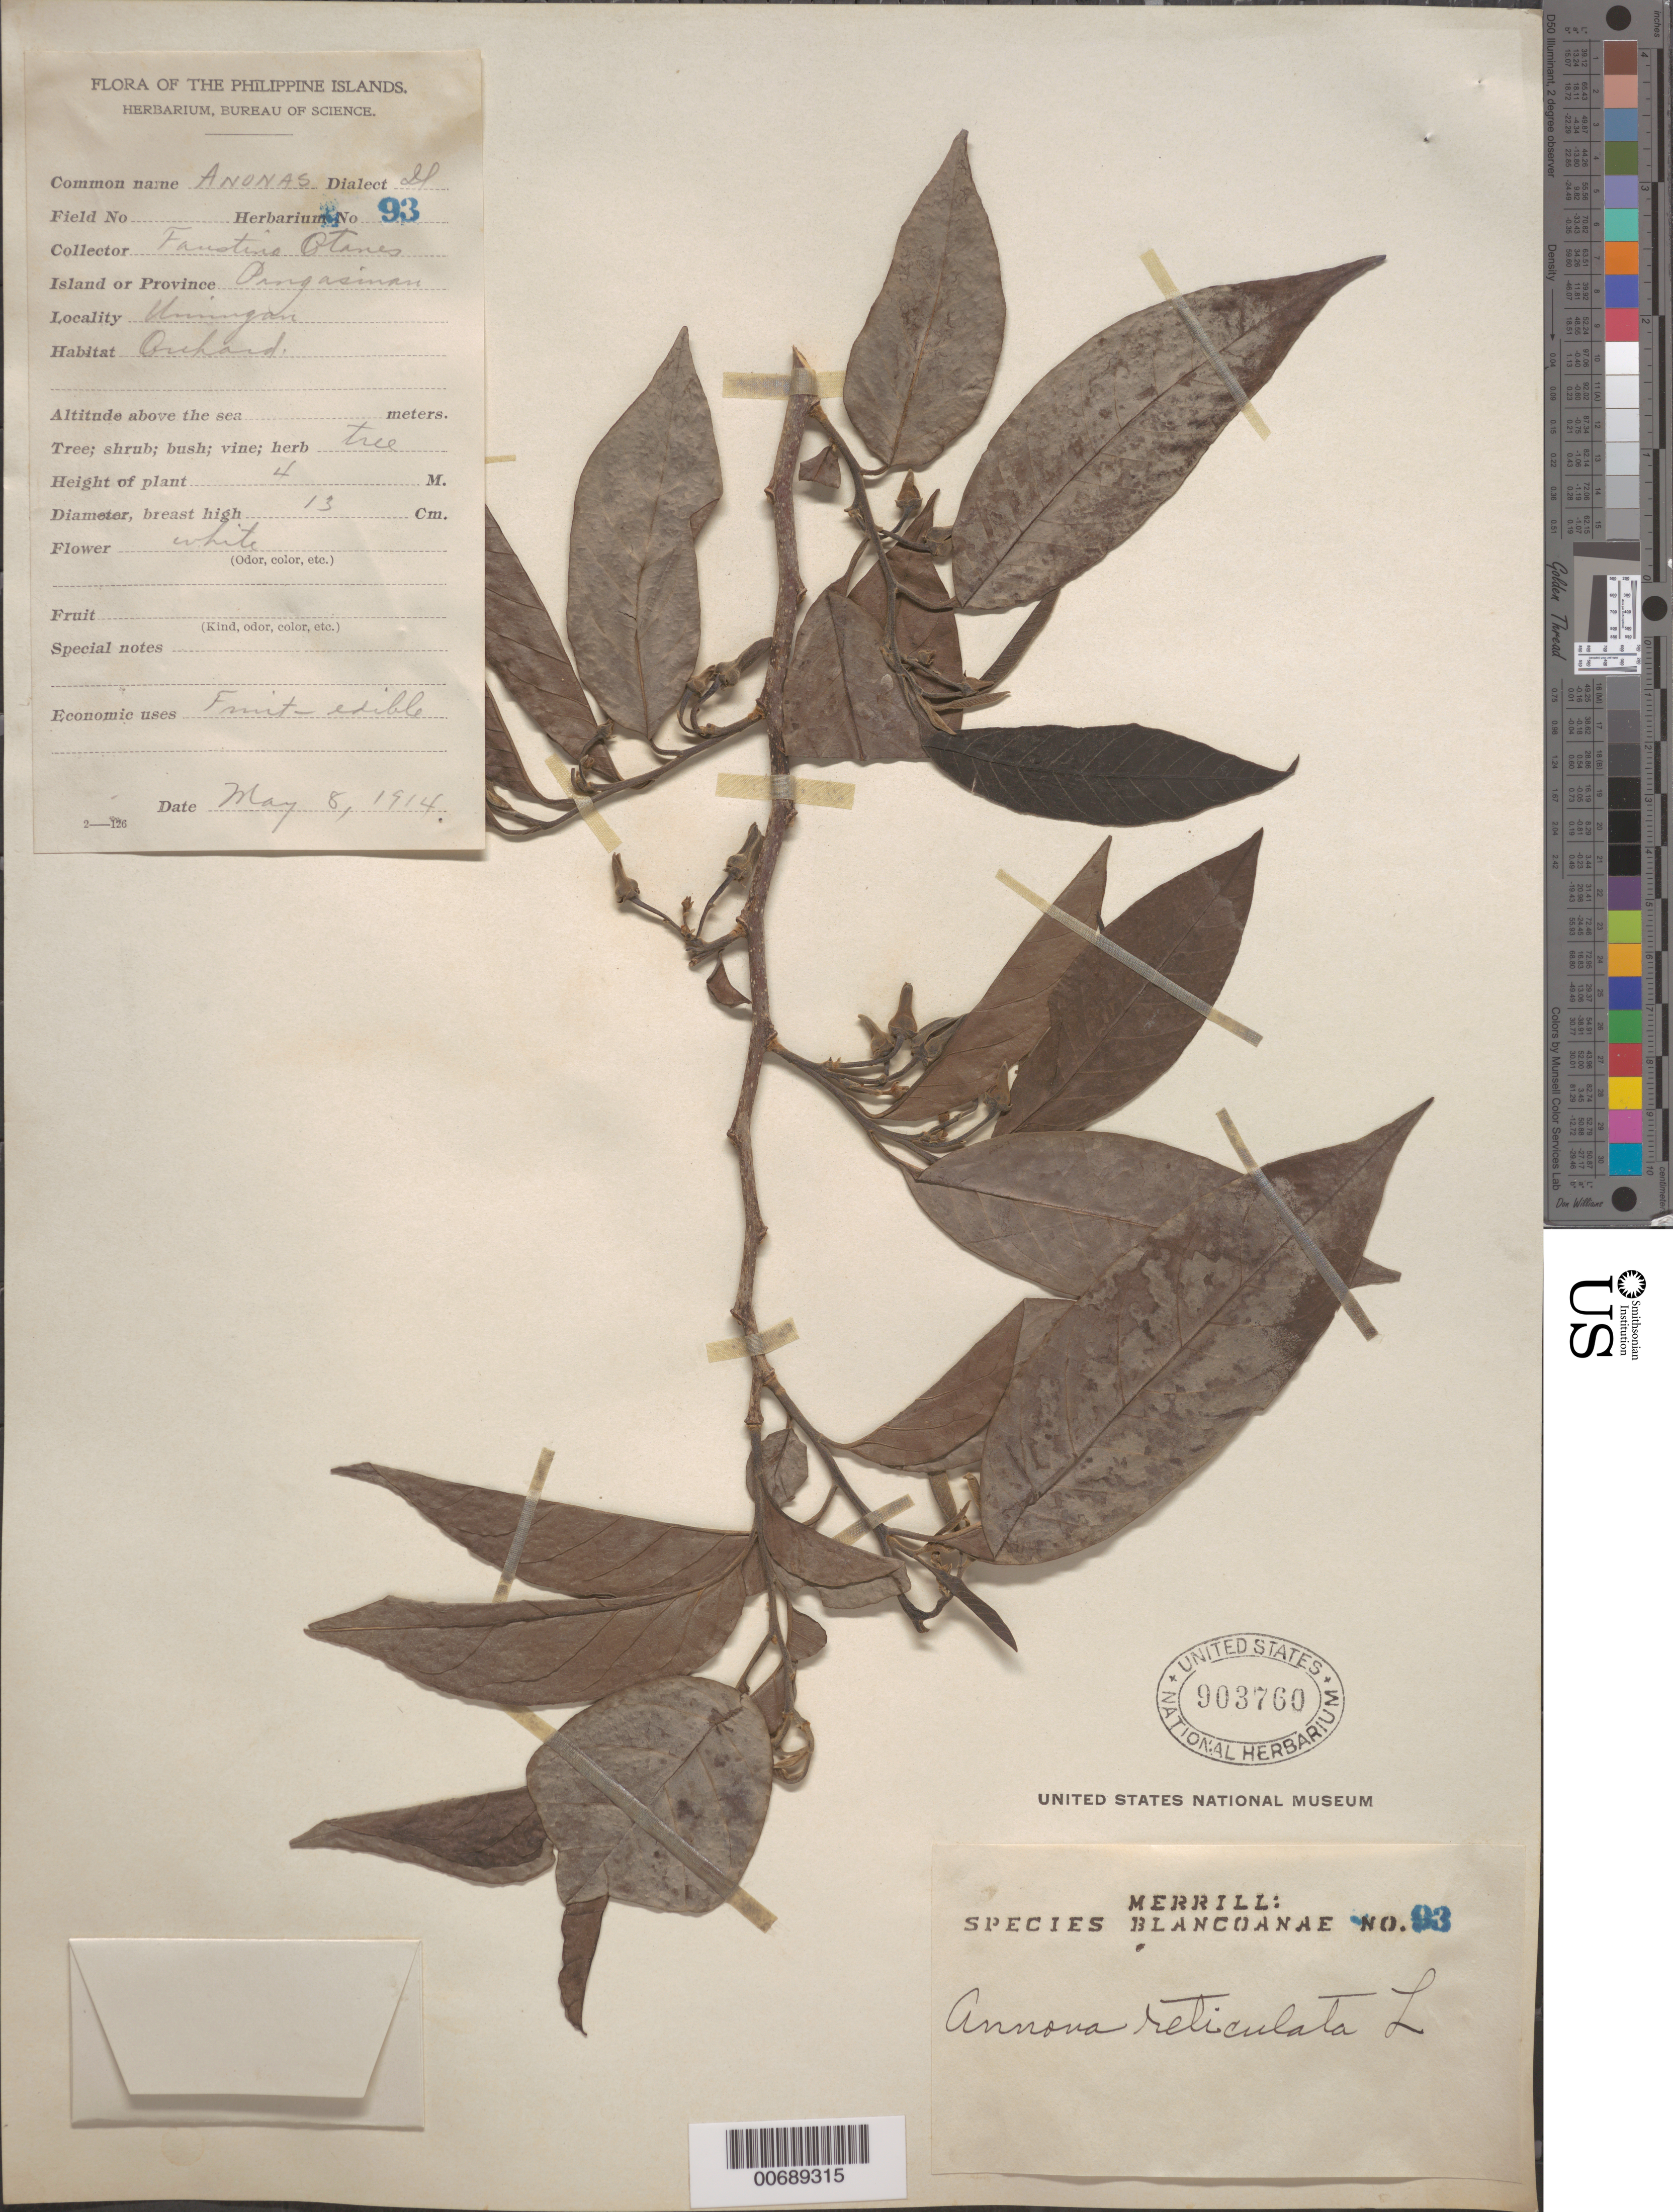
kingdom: Plantae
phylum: Tracheophyta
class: Magnoliopsida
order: Magnoliales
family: Annonaceae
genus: Annona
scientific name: Annona reticulata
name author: L.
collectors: F. Q. Otanes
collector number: Sp. Blancoan. 0093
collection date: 1914-05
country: Philippines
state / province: Ilocos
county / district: Pangasinan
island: Luzon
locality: Umingan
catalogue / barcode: US 903760